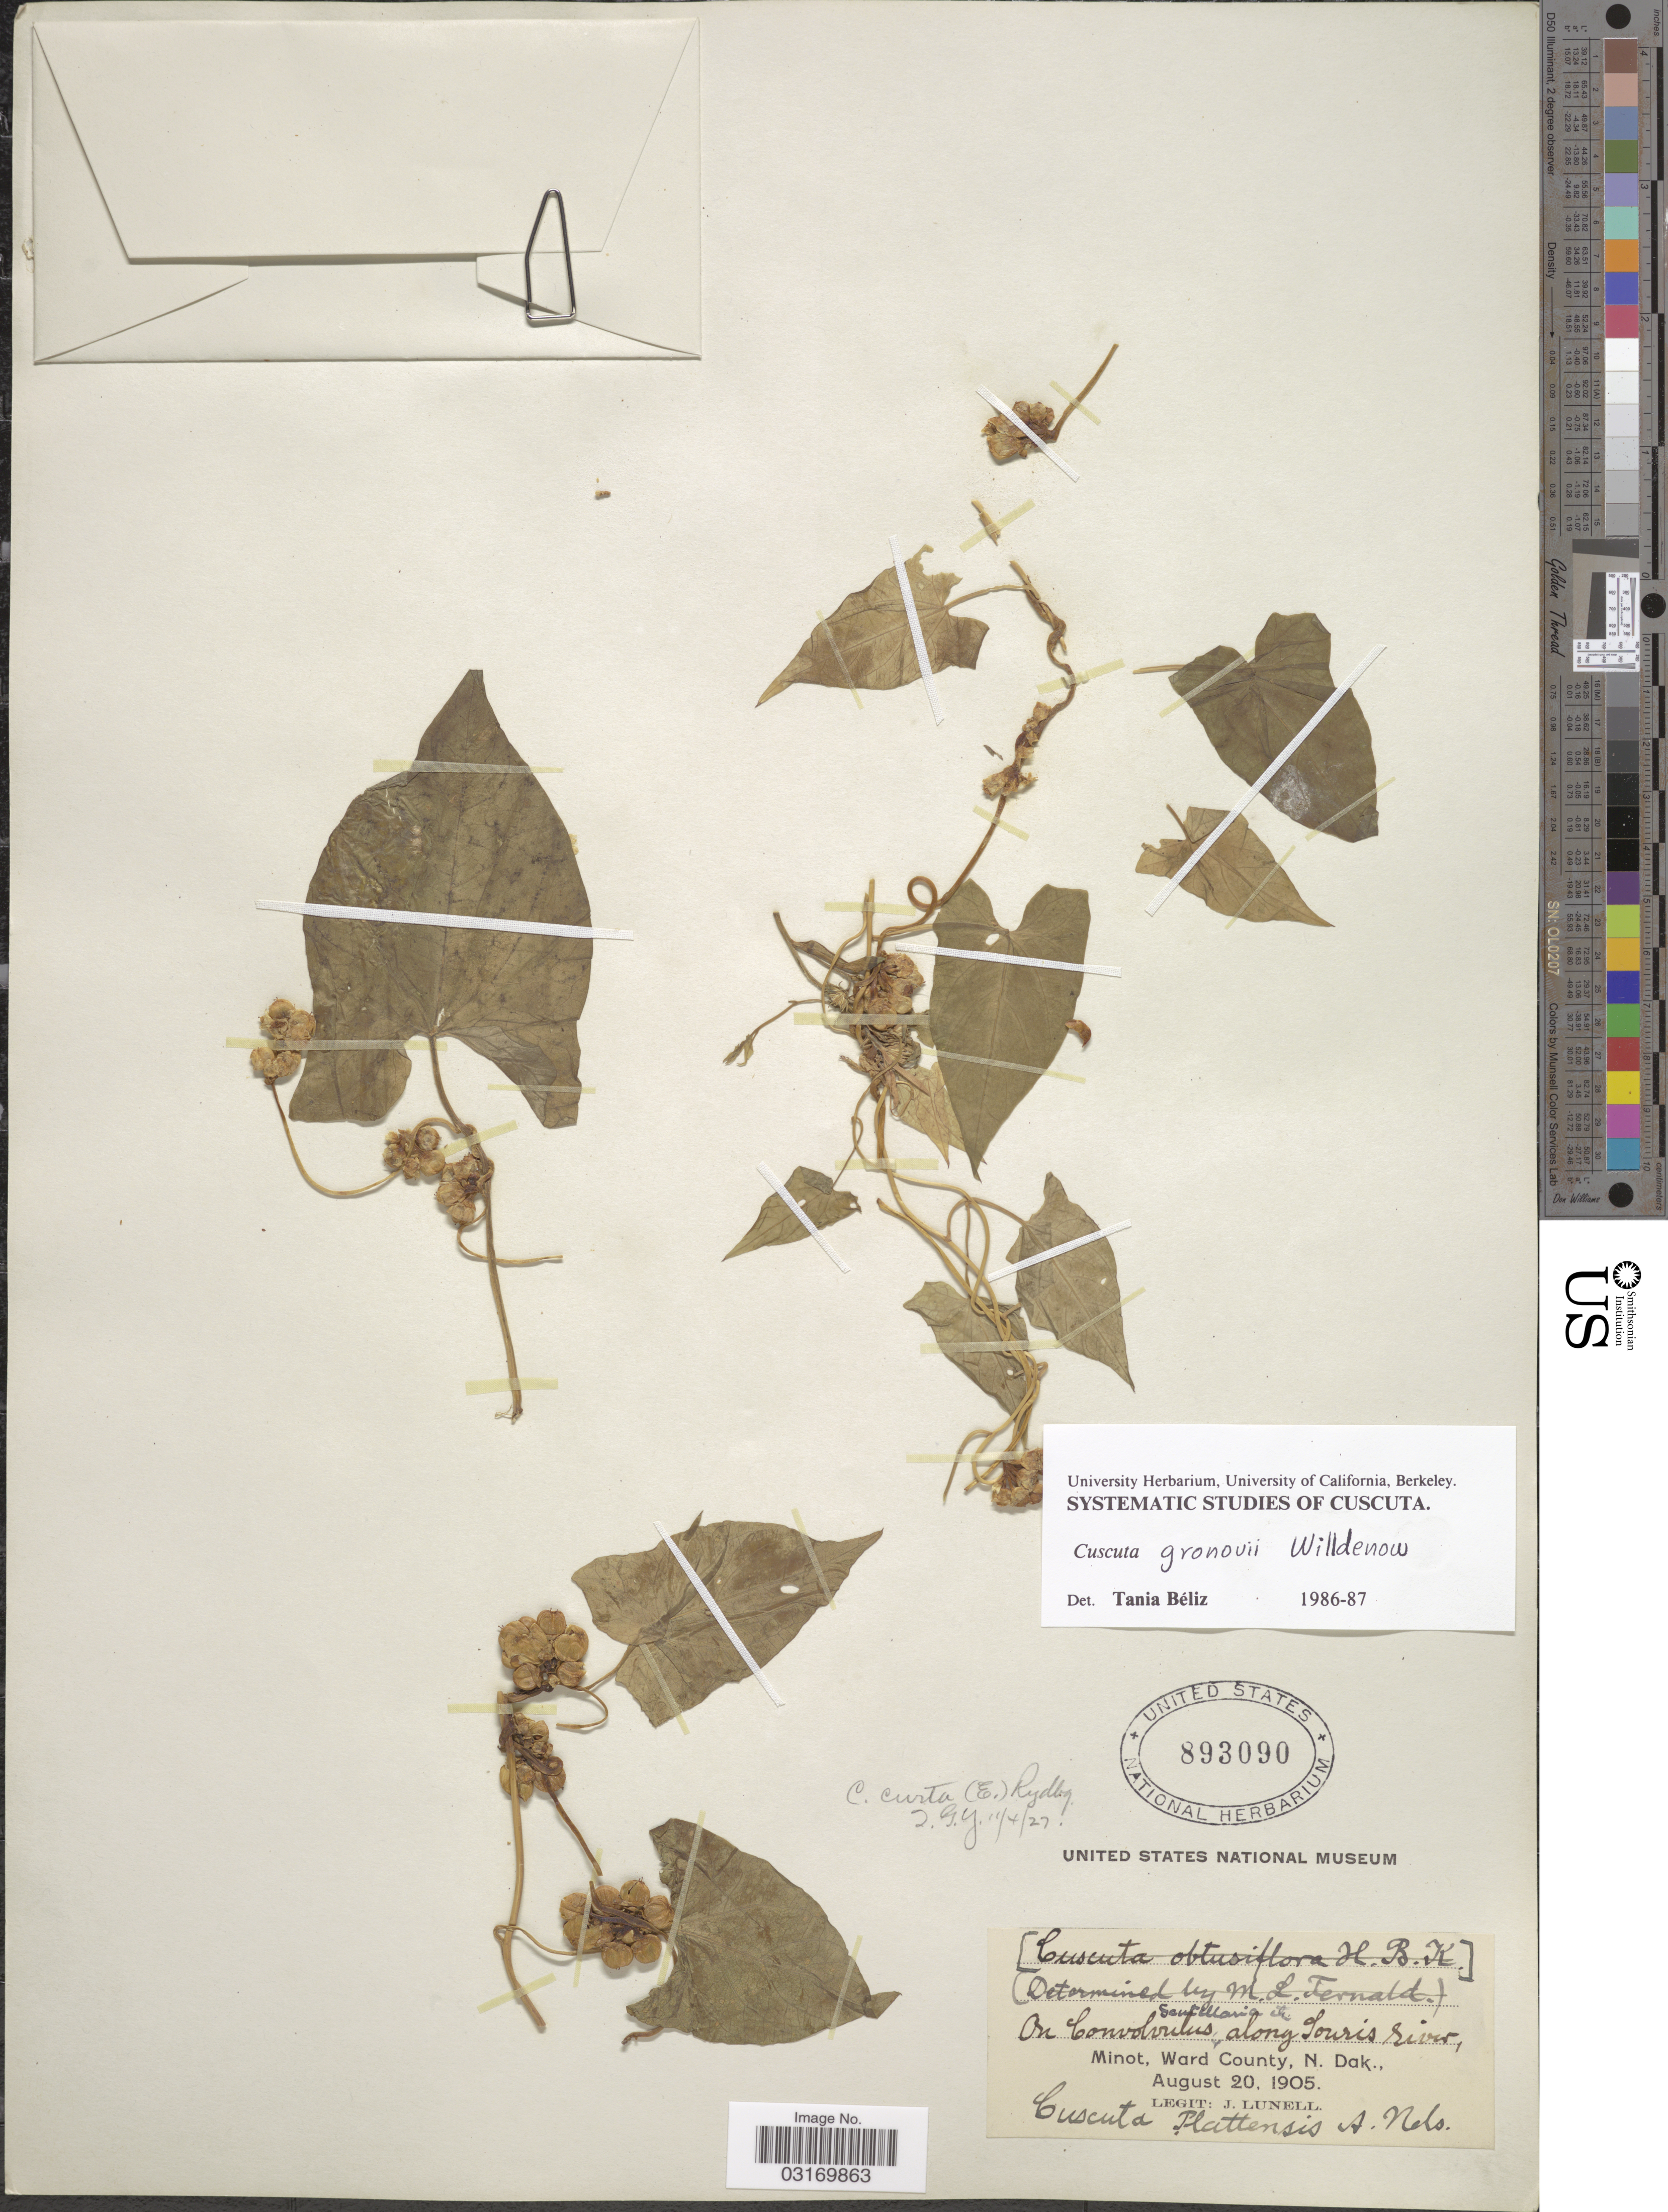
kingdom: Plantae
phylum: Tracheophyta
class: Magnoliopsida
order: Solanales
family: Convolvulaceae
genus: Cuscuta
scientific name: Cuscuta gronovii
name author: Willd. ex Schult.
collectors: J. Lunell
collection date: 1905-08-20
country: United States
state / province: North Dakota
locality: Along Souris river. Minot, Ward County, N. Dak.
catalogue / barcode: US 893090